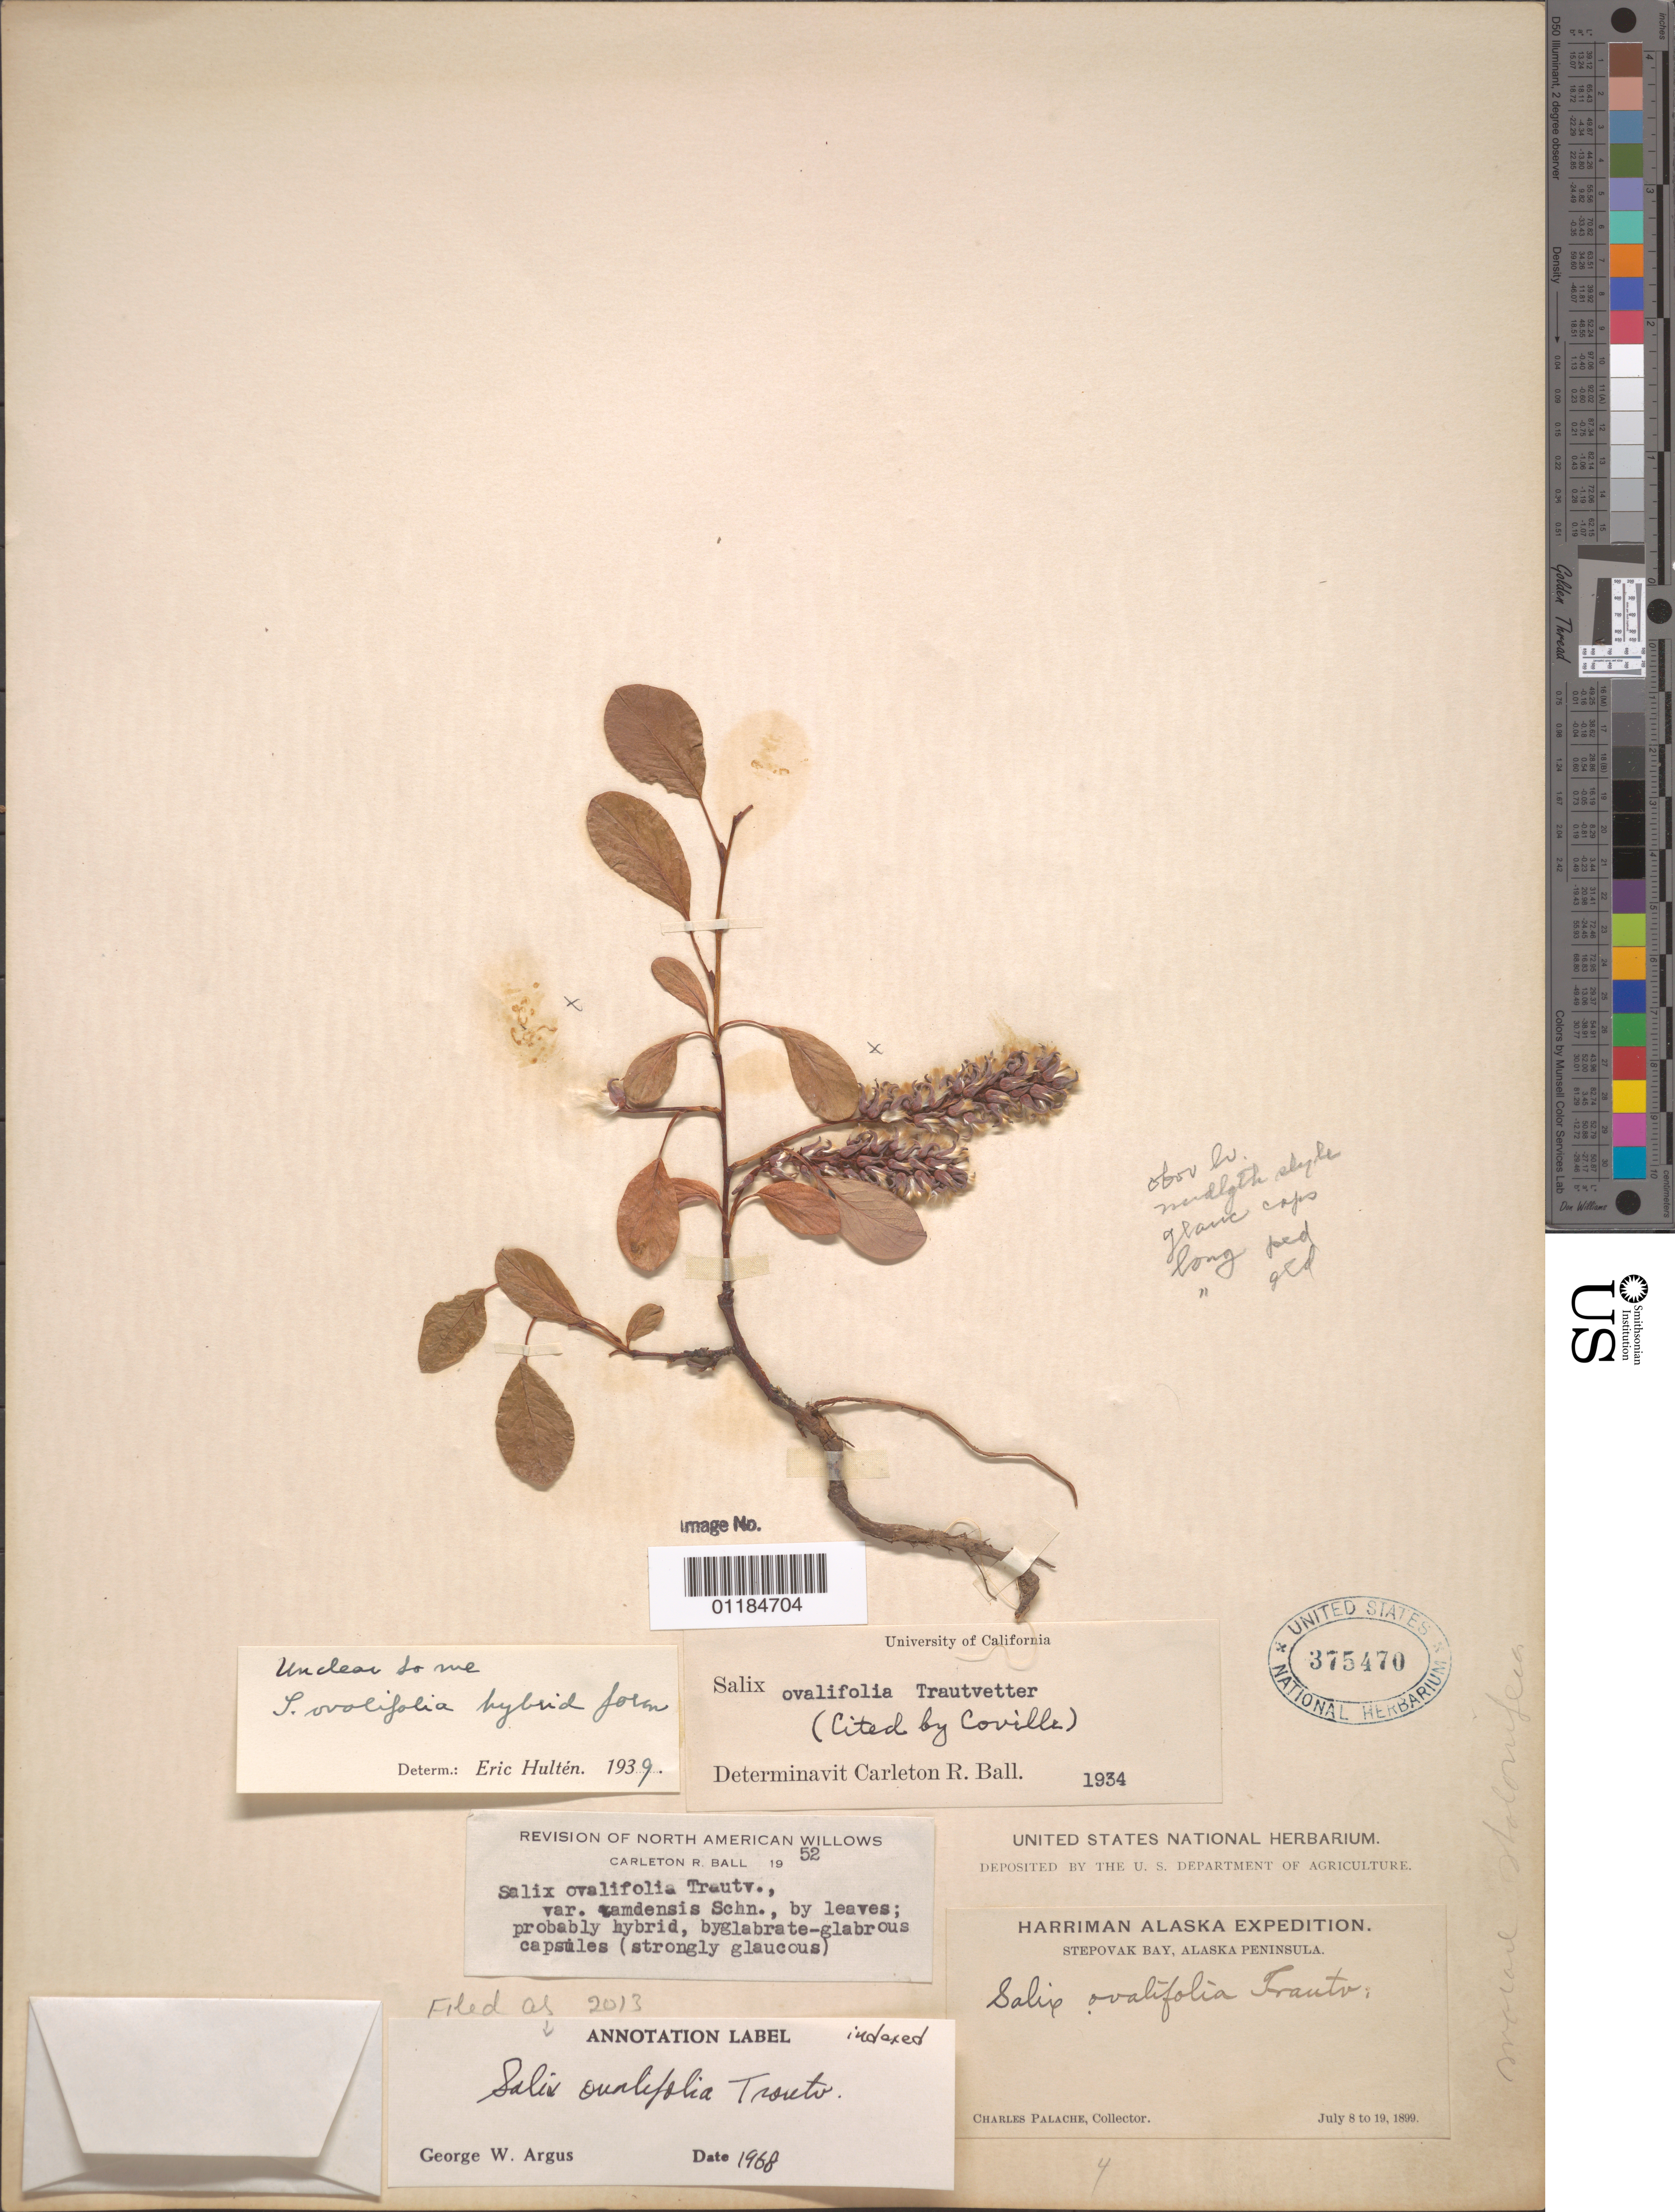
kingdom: Plantae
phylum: Tracheophyta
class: Magnoliopsida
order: Malpighiales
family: Salicaceae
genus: Salix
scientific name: Salix ovalifolia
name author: Trautv.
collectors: C. Palache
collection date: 1899-07-08/1899-07-18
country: United States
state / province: Alaska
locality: Stepovak Bay, Alaska Peninsula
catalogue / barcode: US 375470